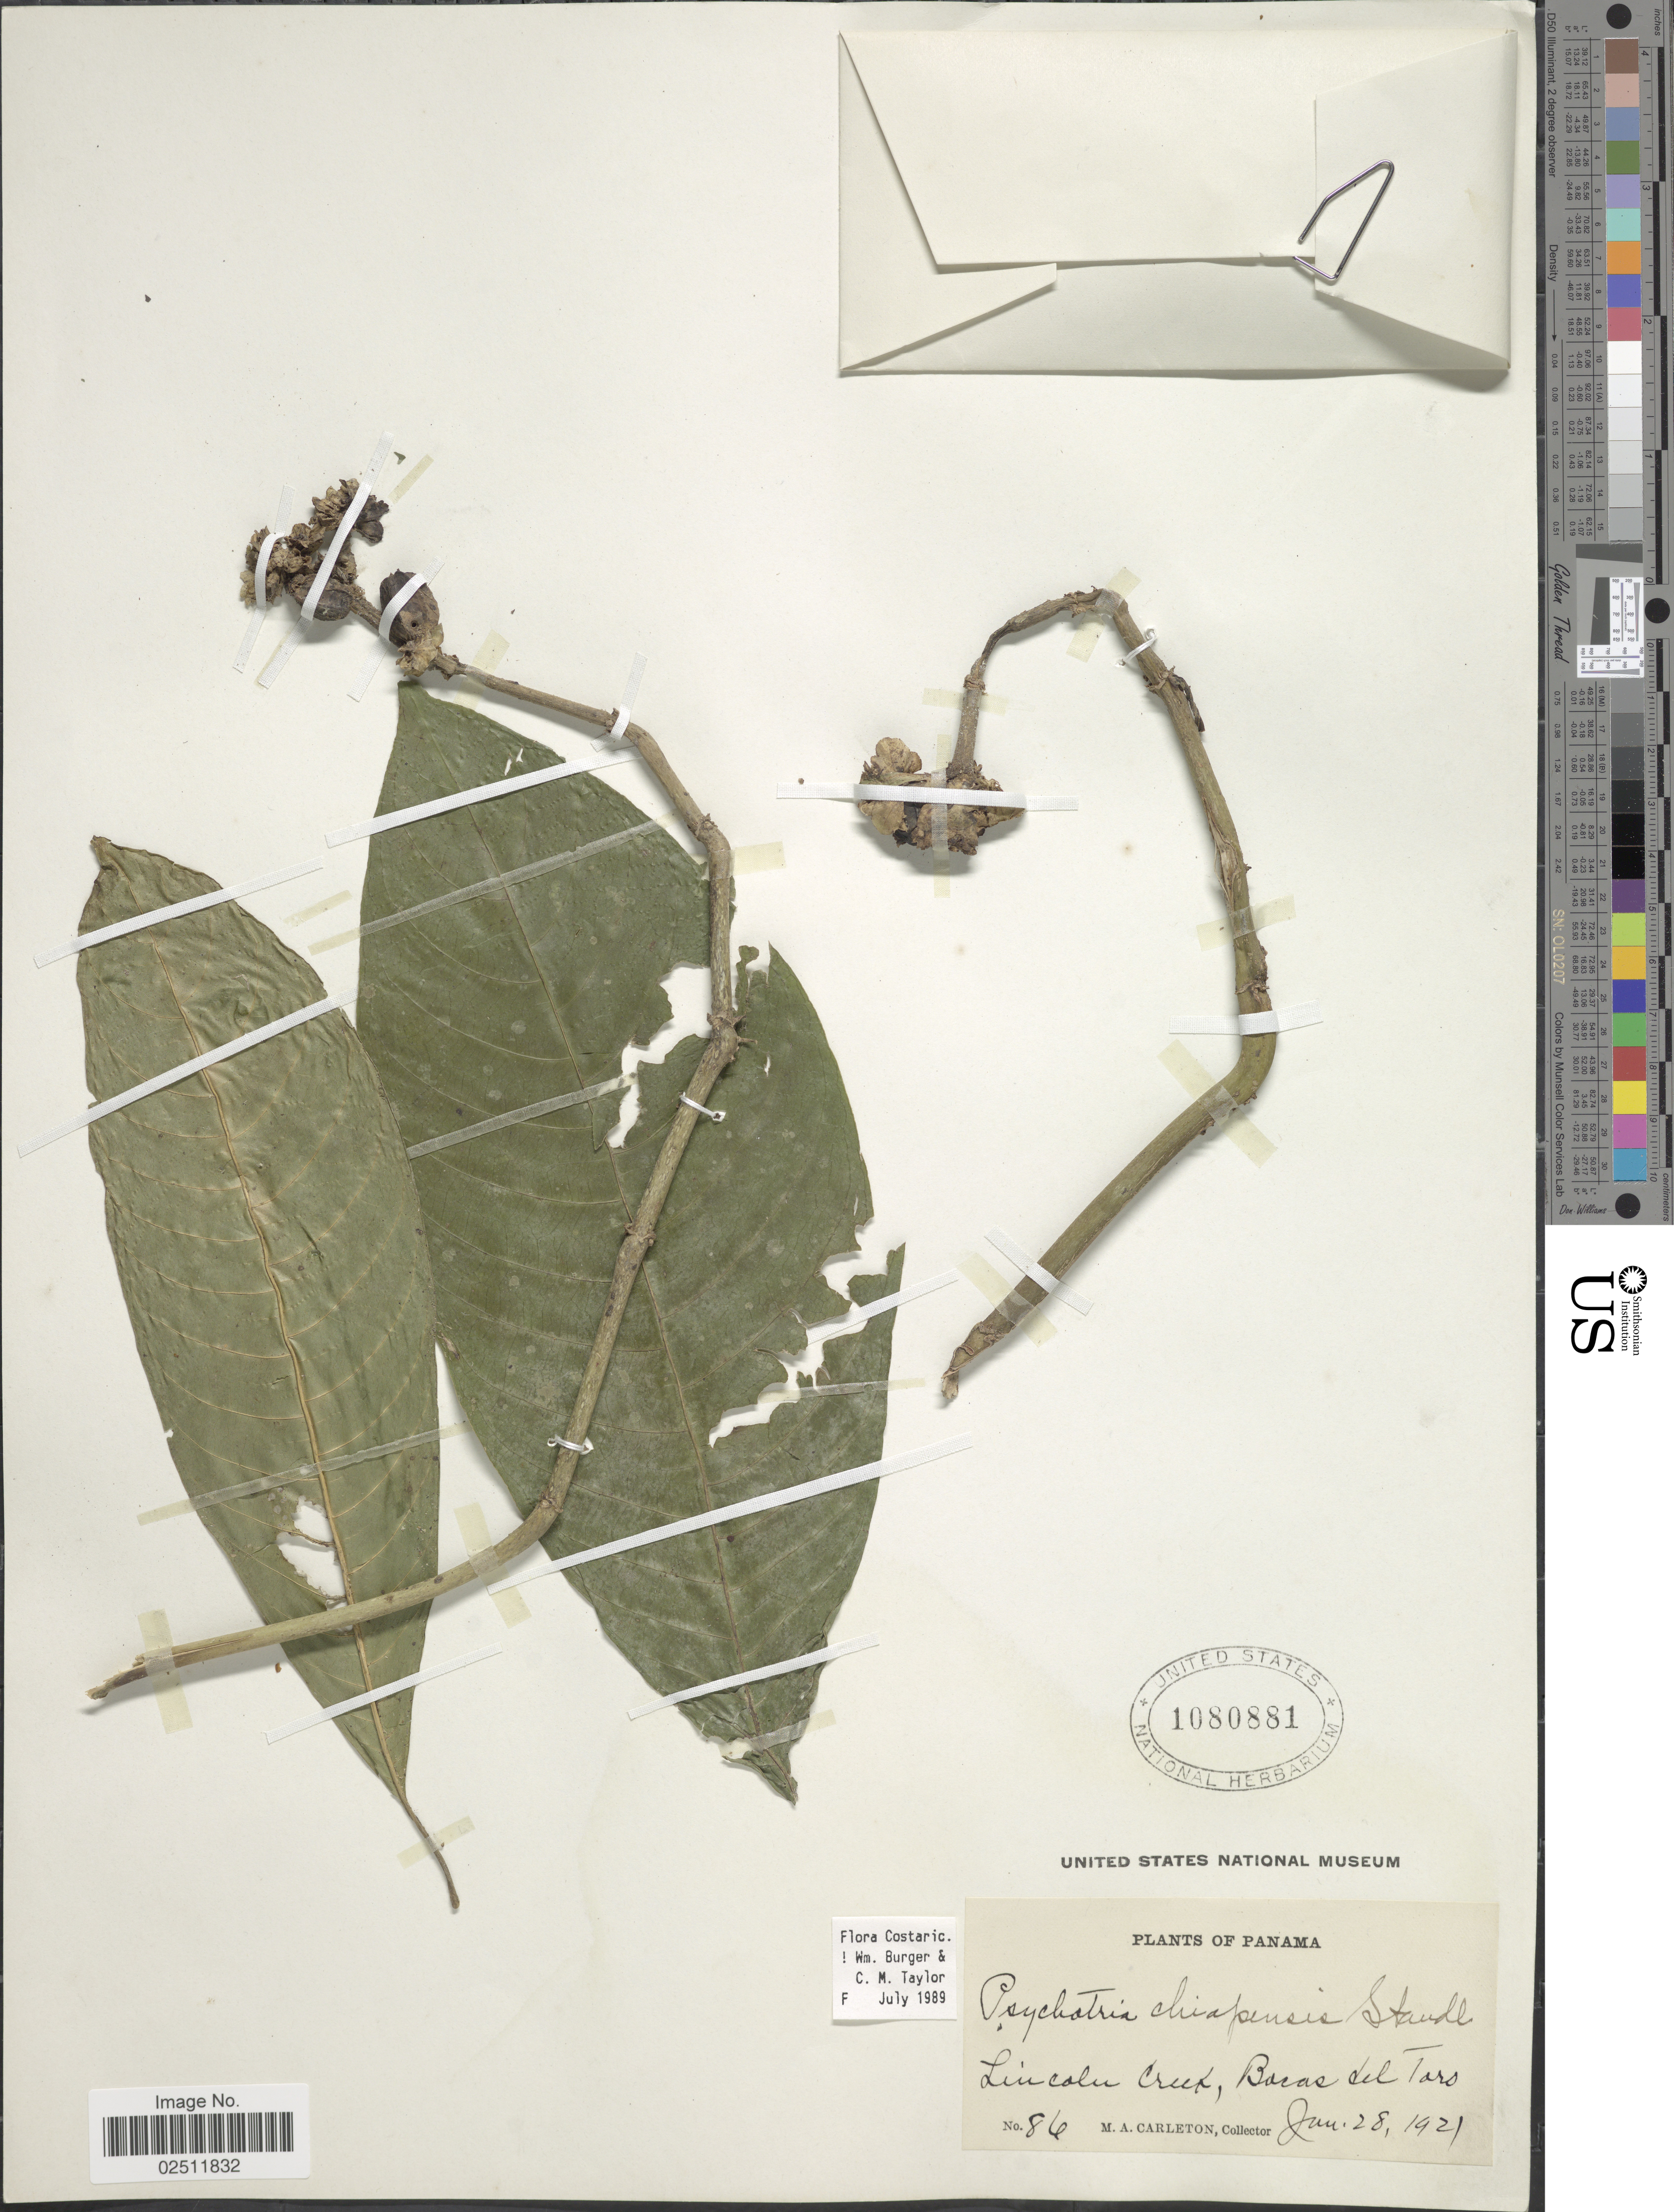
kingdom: Plantae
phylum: Tracheophyta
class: Magnoliopsida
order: Gentianales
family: Rubiaceae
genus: Psychotria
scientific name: Psychotria chiapensis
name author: Standl.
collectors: M. A. Carleton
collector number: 86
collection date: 1921-01-28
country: Panama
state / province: Bocas del Toro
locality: Lincoln Creek.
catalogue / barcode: US 1080881